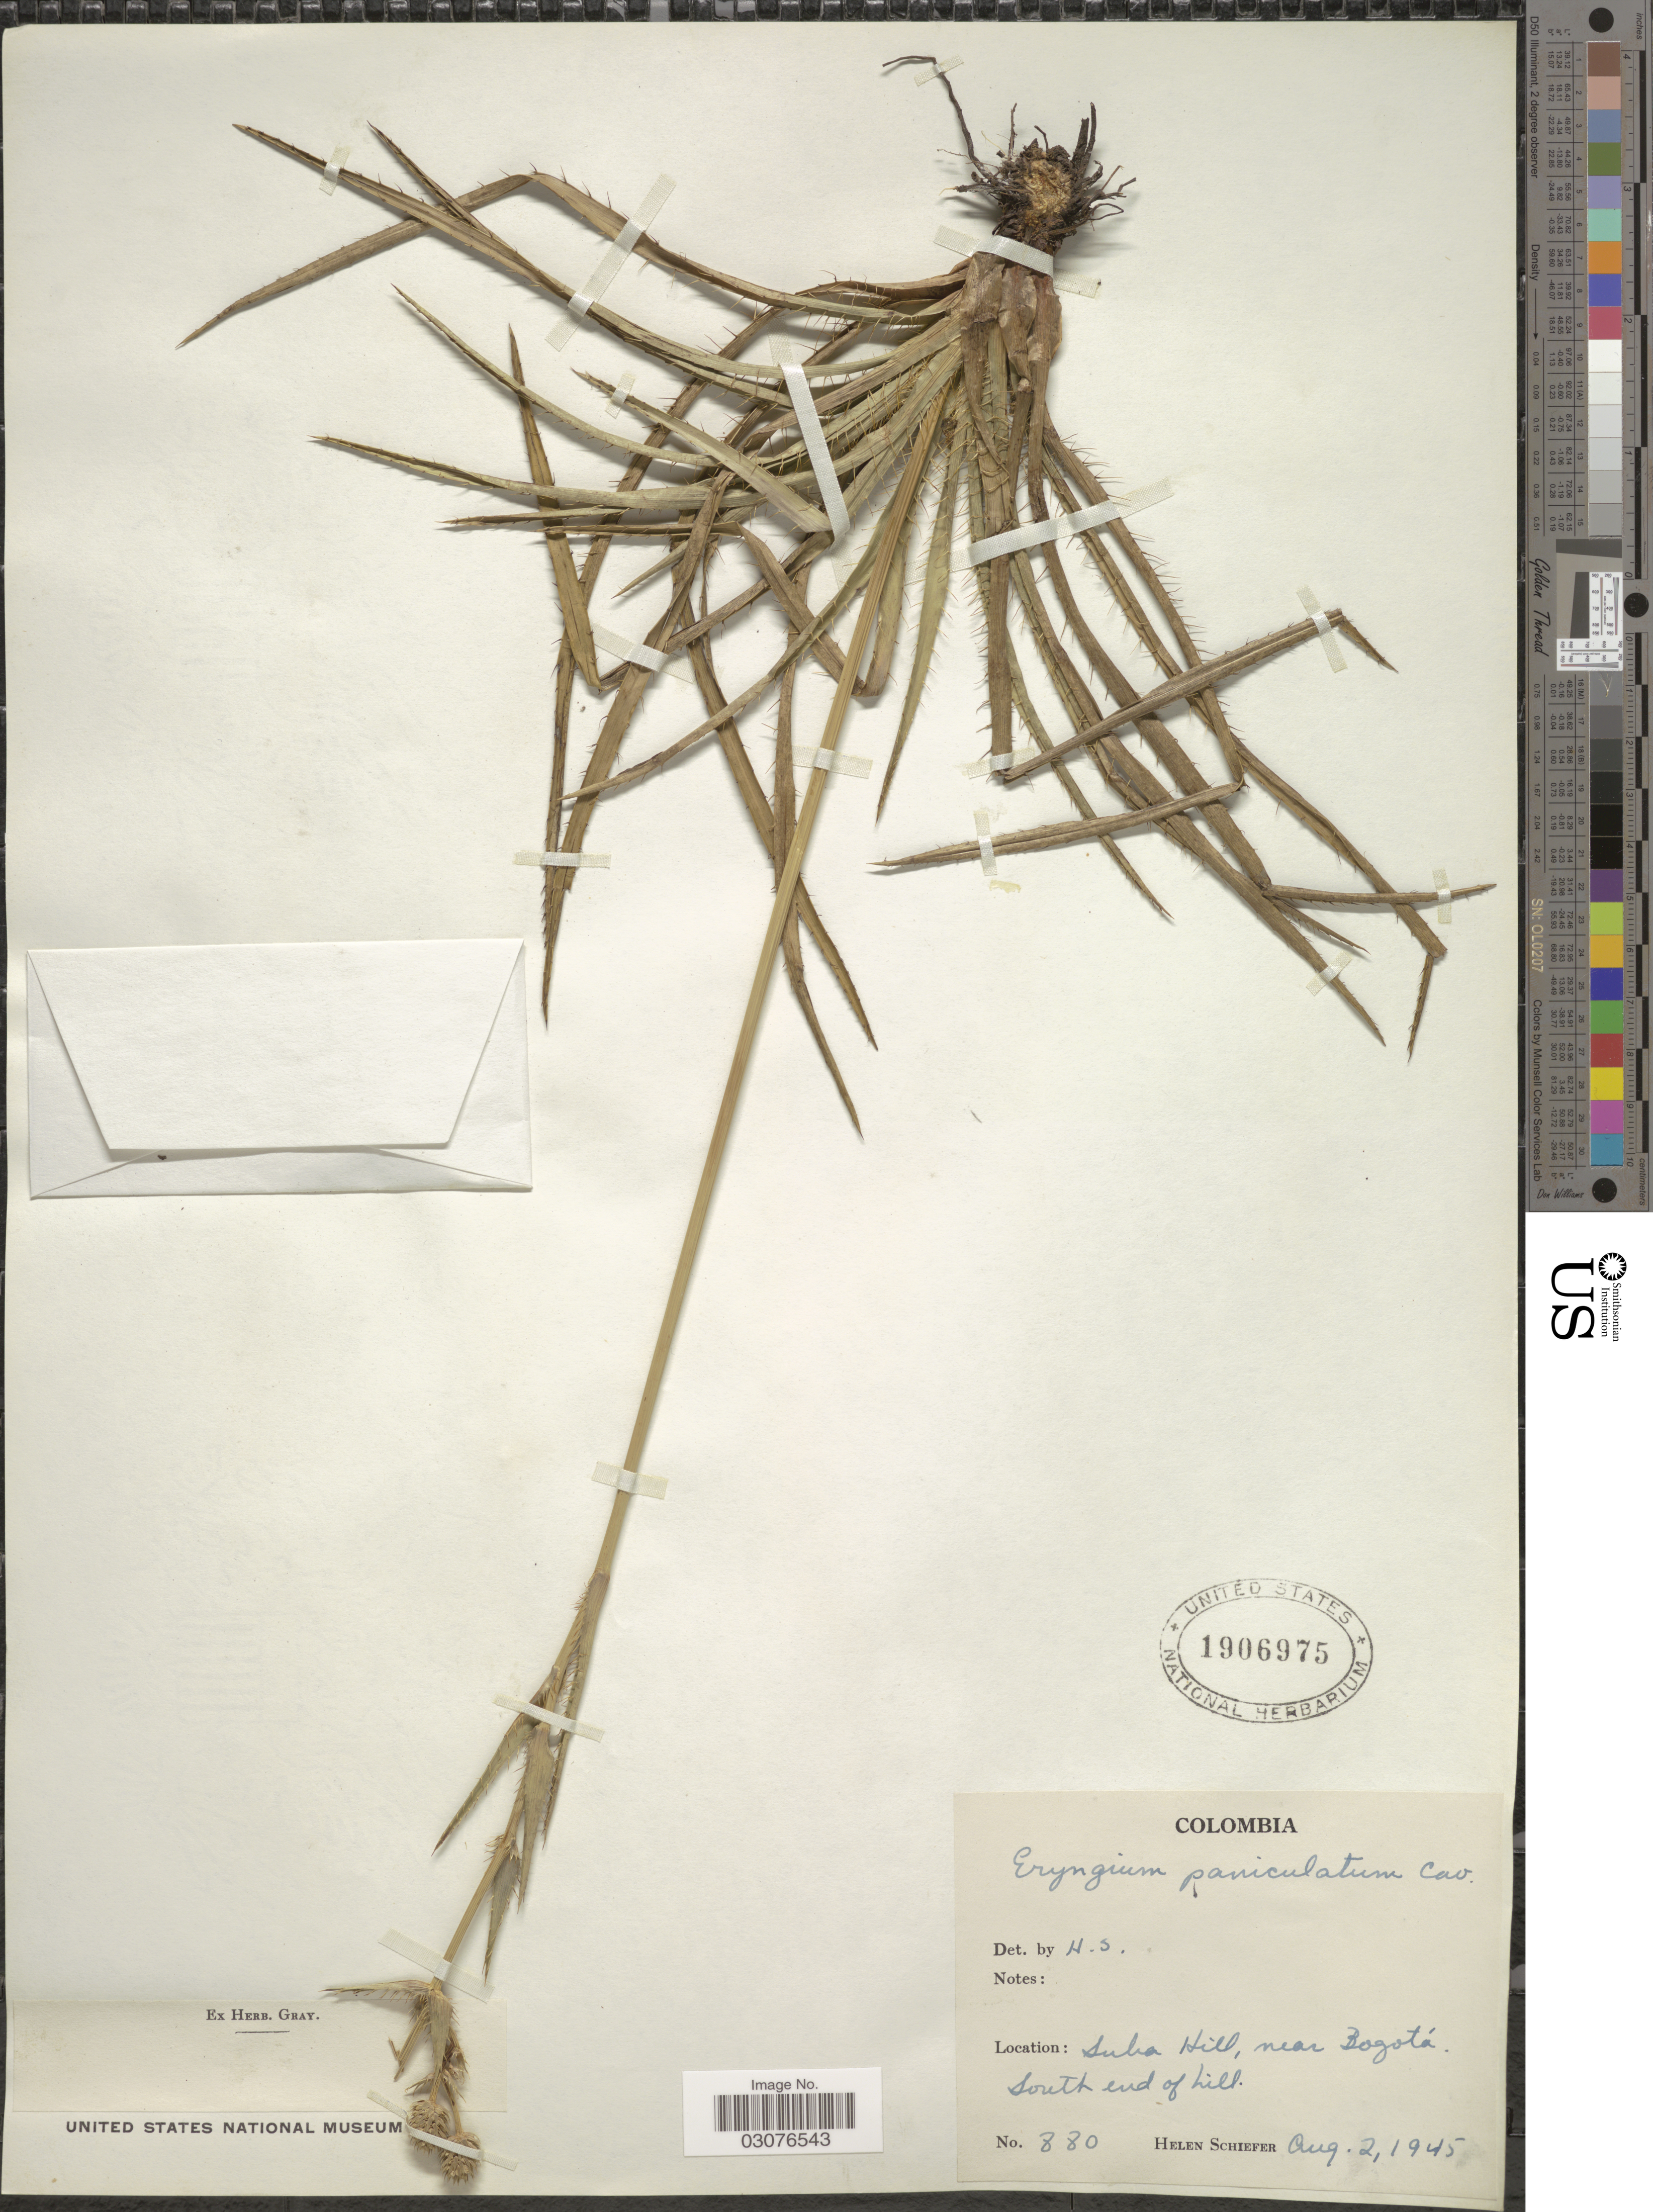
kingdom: Plantae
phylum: Tracheophyta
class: Magnoliopsida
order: Apiales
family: Apiaceae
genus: Eryngium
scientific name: Eryngium humboldtii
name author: F. Delaroche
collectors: H. Schiefer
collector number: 880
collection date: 1945-08-02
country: Colombia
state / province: Bogota D.C.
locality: Suba Hill, near Bogotá. South end of hill.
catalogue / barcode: US 1906975